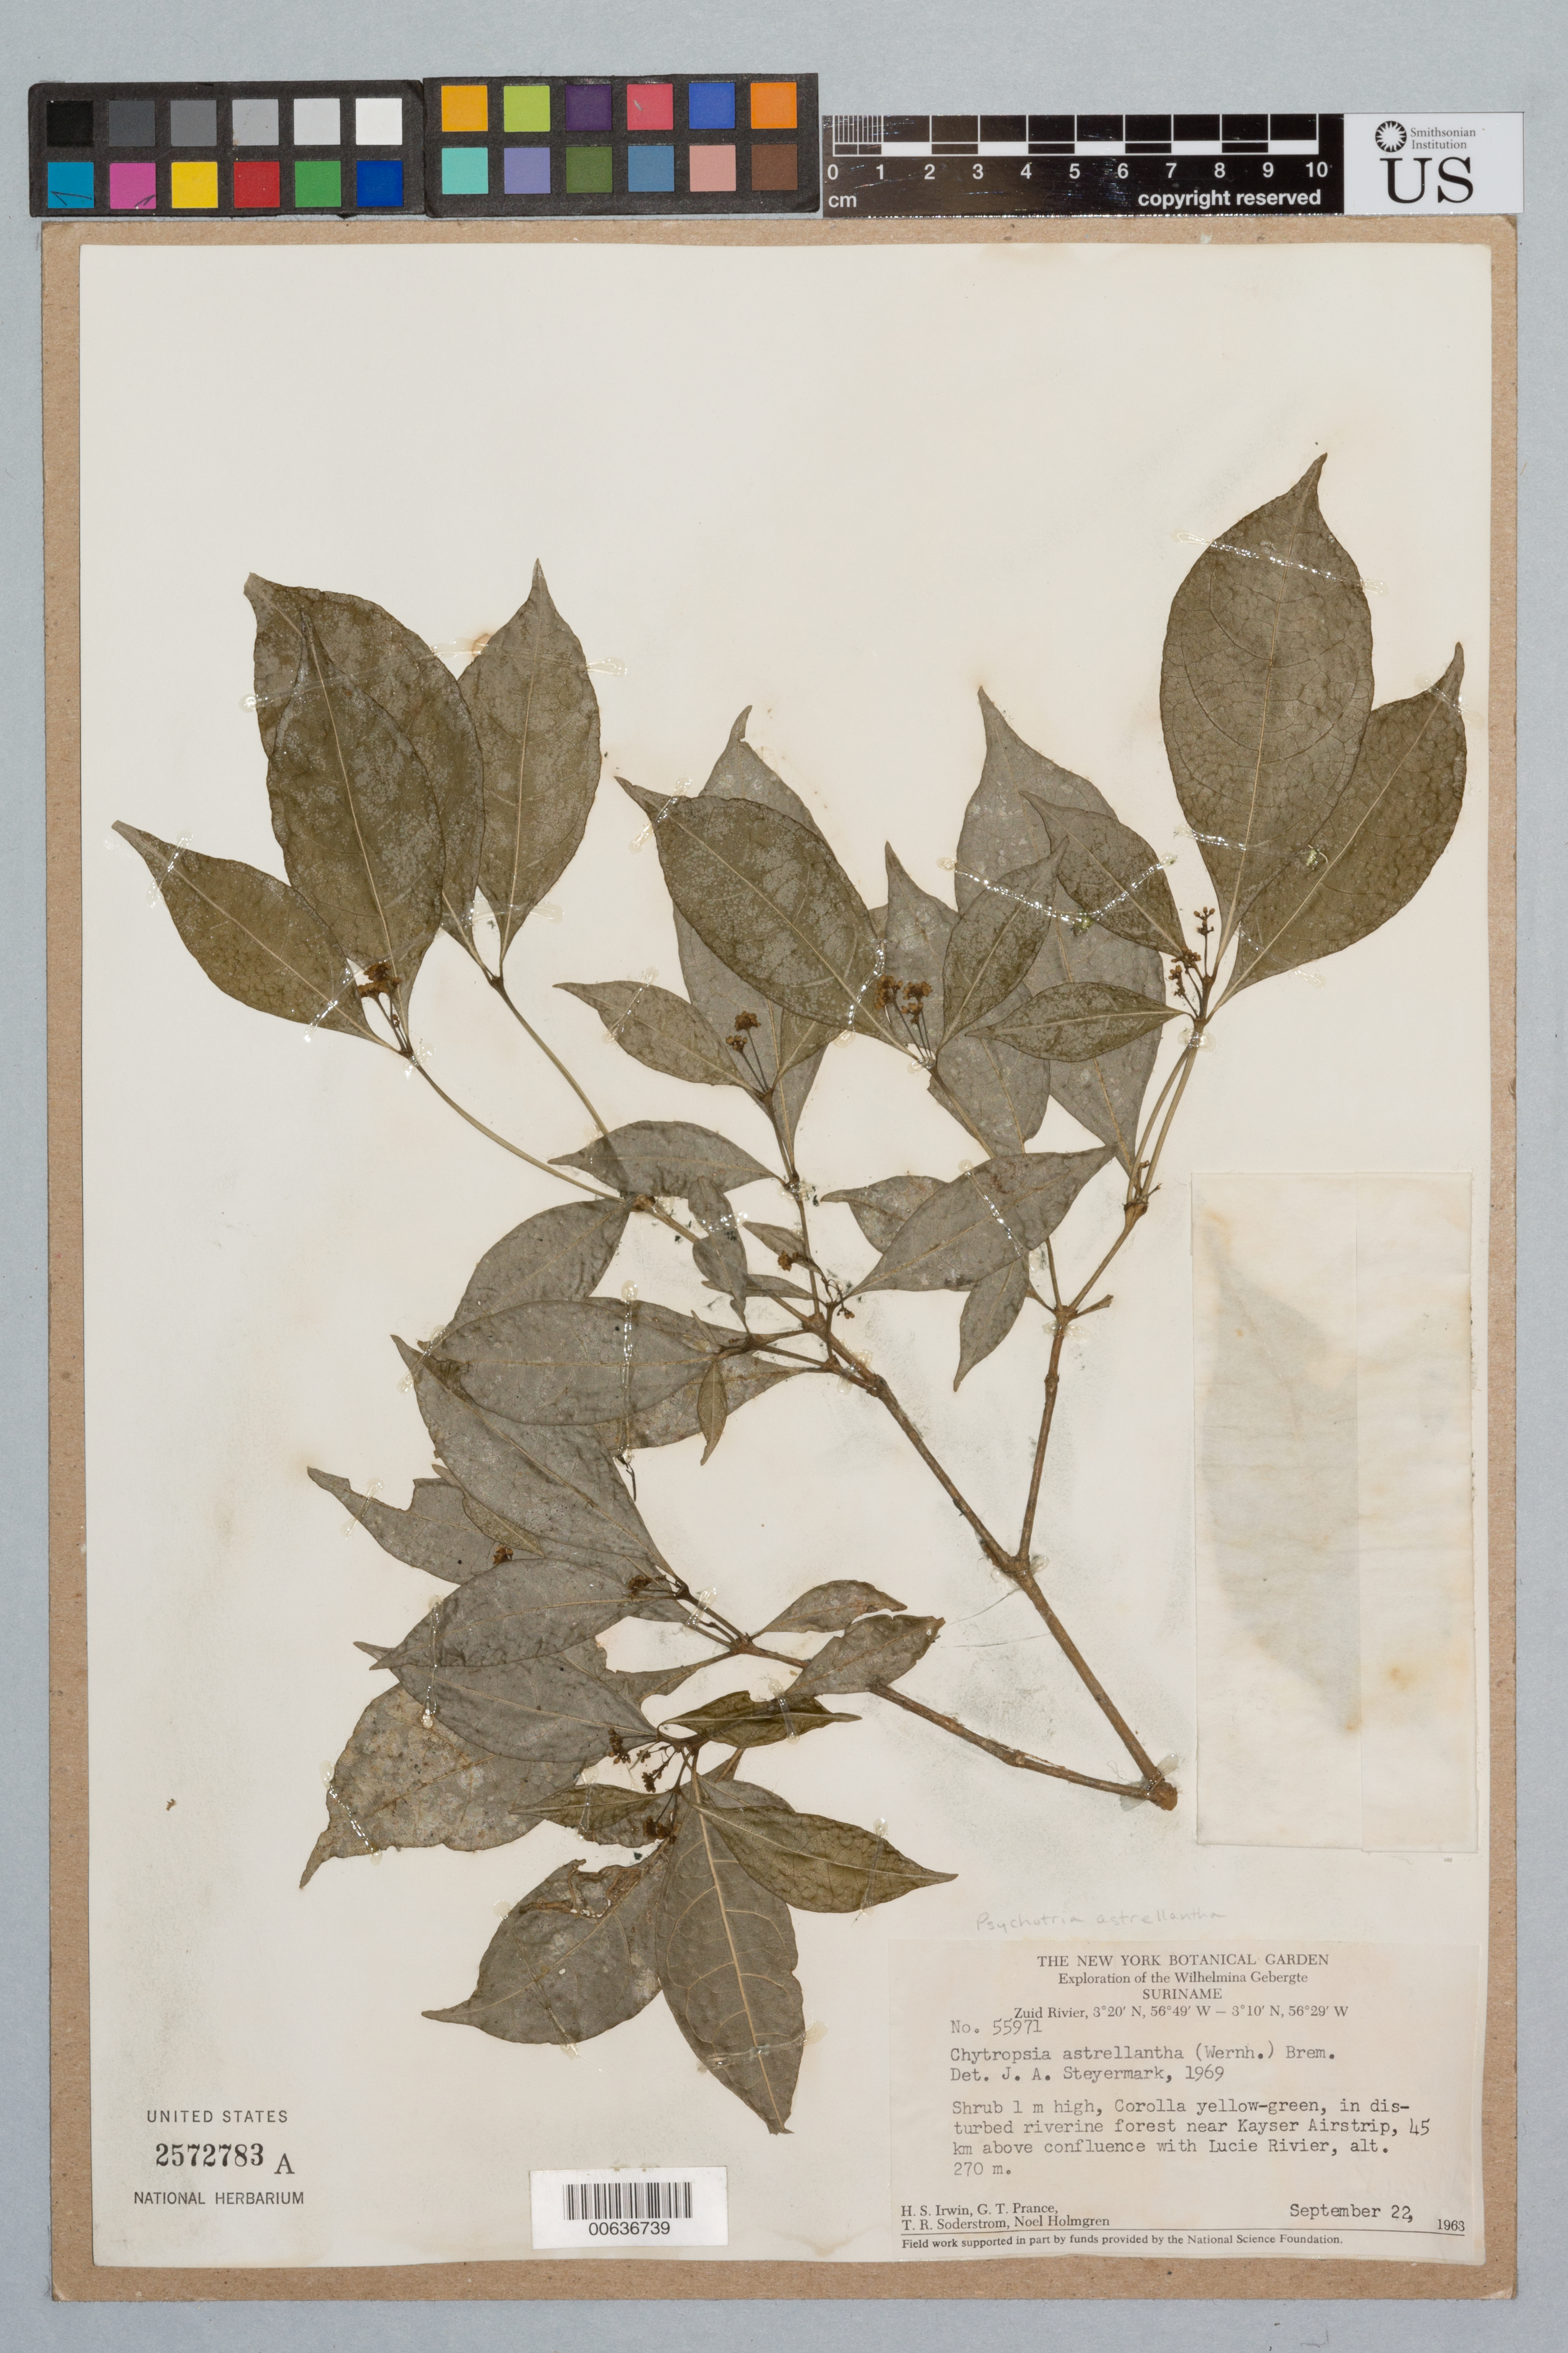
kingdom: Plantae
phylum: Tracheophyta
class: Magnoliopsida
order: Gentianales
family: Rubiaceae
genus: Psychotria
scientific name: Psychotria astrellantha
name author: Wernham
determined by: Steyermark, Julian A., (VEN)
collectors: H. Irwin, G. T. Prance, T. R. Soderstrom & N. H. Holmgren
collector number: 55971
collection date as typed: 22-Sep-63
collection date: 1963-09-22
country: Suriname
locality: Kayser Airstrip, Zuid R., 45 km above confl. with Lucie R., Wilhelmina Gebergte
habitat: Disturbed riverine forest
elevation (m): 270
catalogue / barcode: US 2572783A